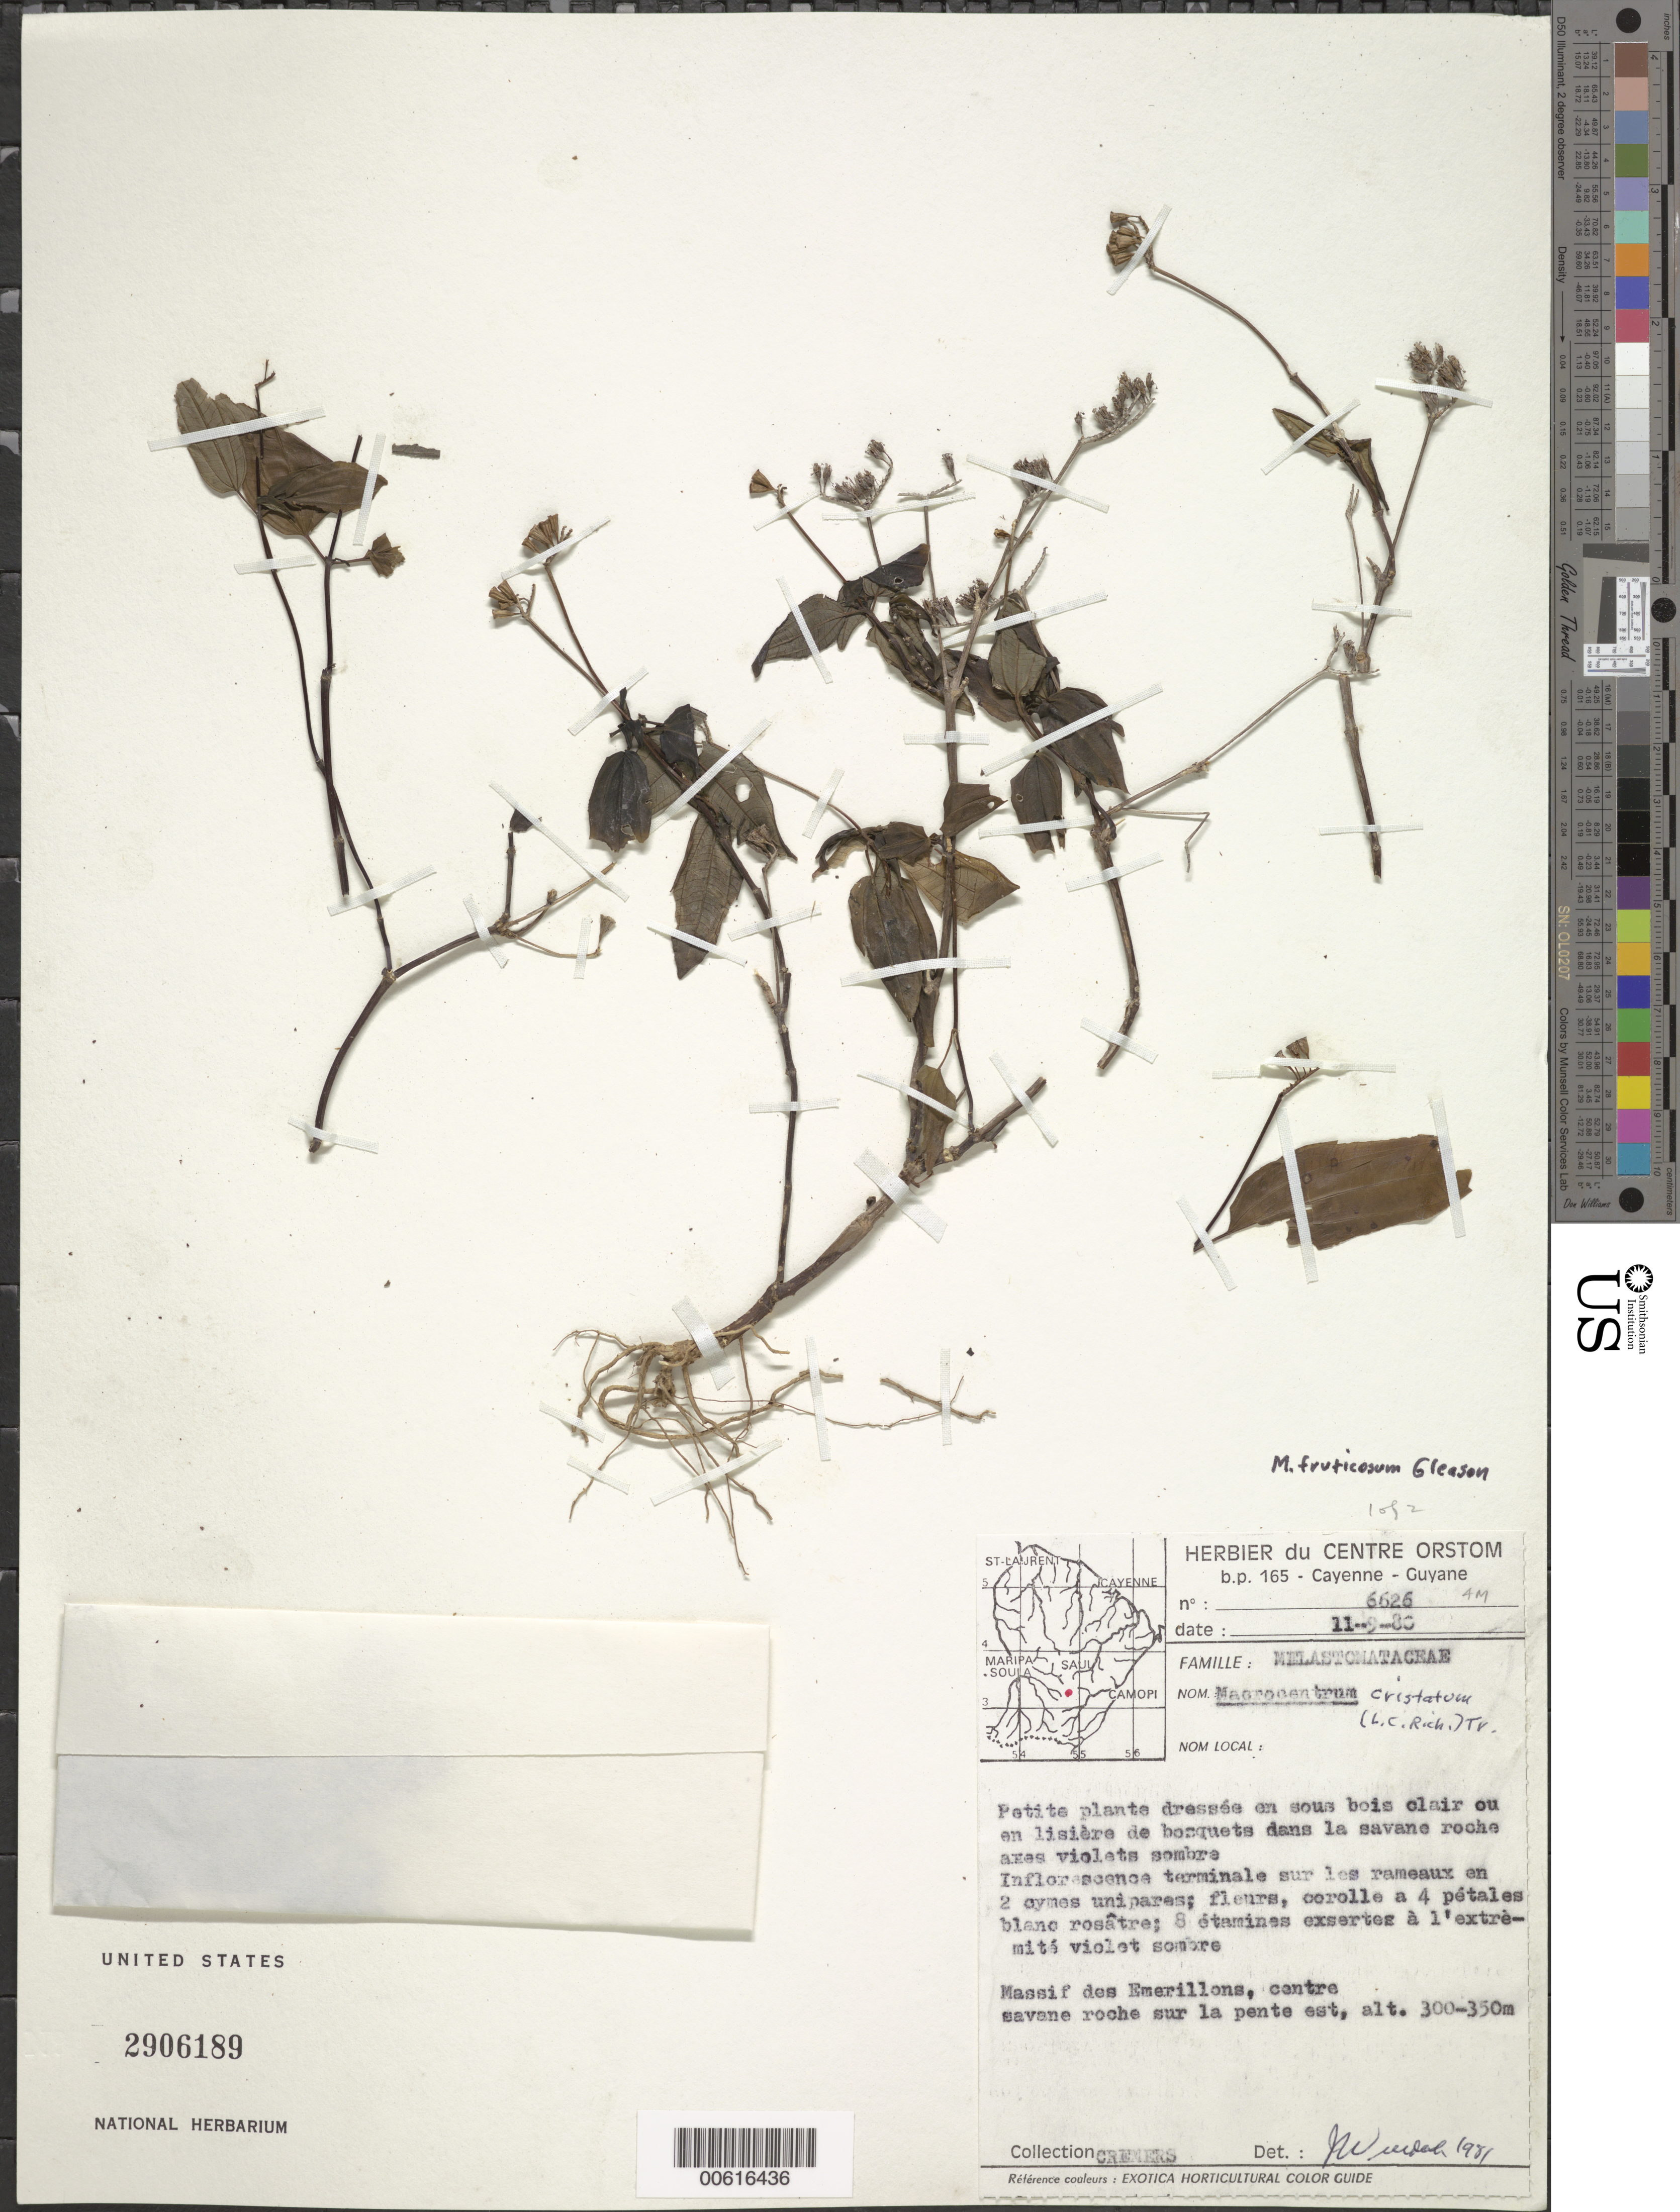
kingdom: Plantae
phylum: Tracheophyta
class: Magnoliopsida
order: Myrtales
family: Melastomataceae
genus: Macrocentrum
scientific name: Macrocentrum fruticosum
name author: Gleason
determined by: Wurdack, John J., (US), US (UNITED STATES)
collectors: G. Cremers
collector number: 6626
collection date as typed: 11-Sep-80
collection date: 1980-09-11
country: French Guiana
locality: Émerillon Massif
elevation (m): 300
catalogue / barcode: US 2906189